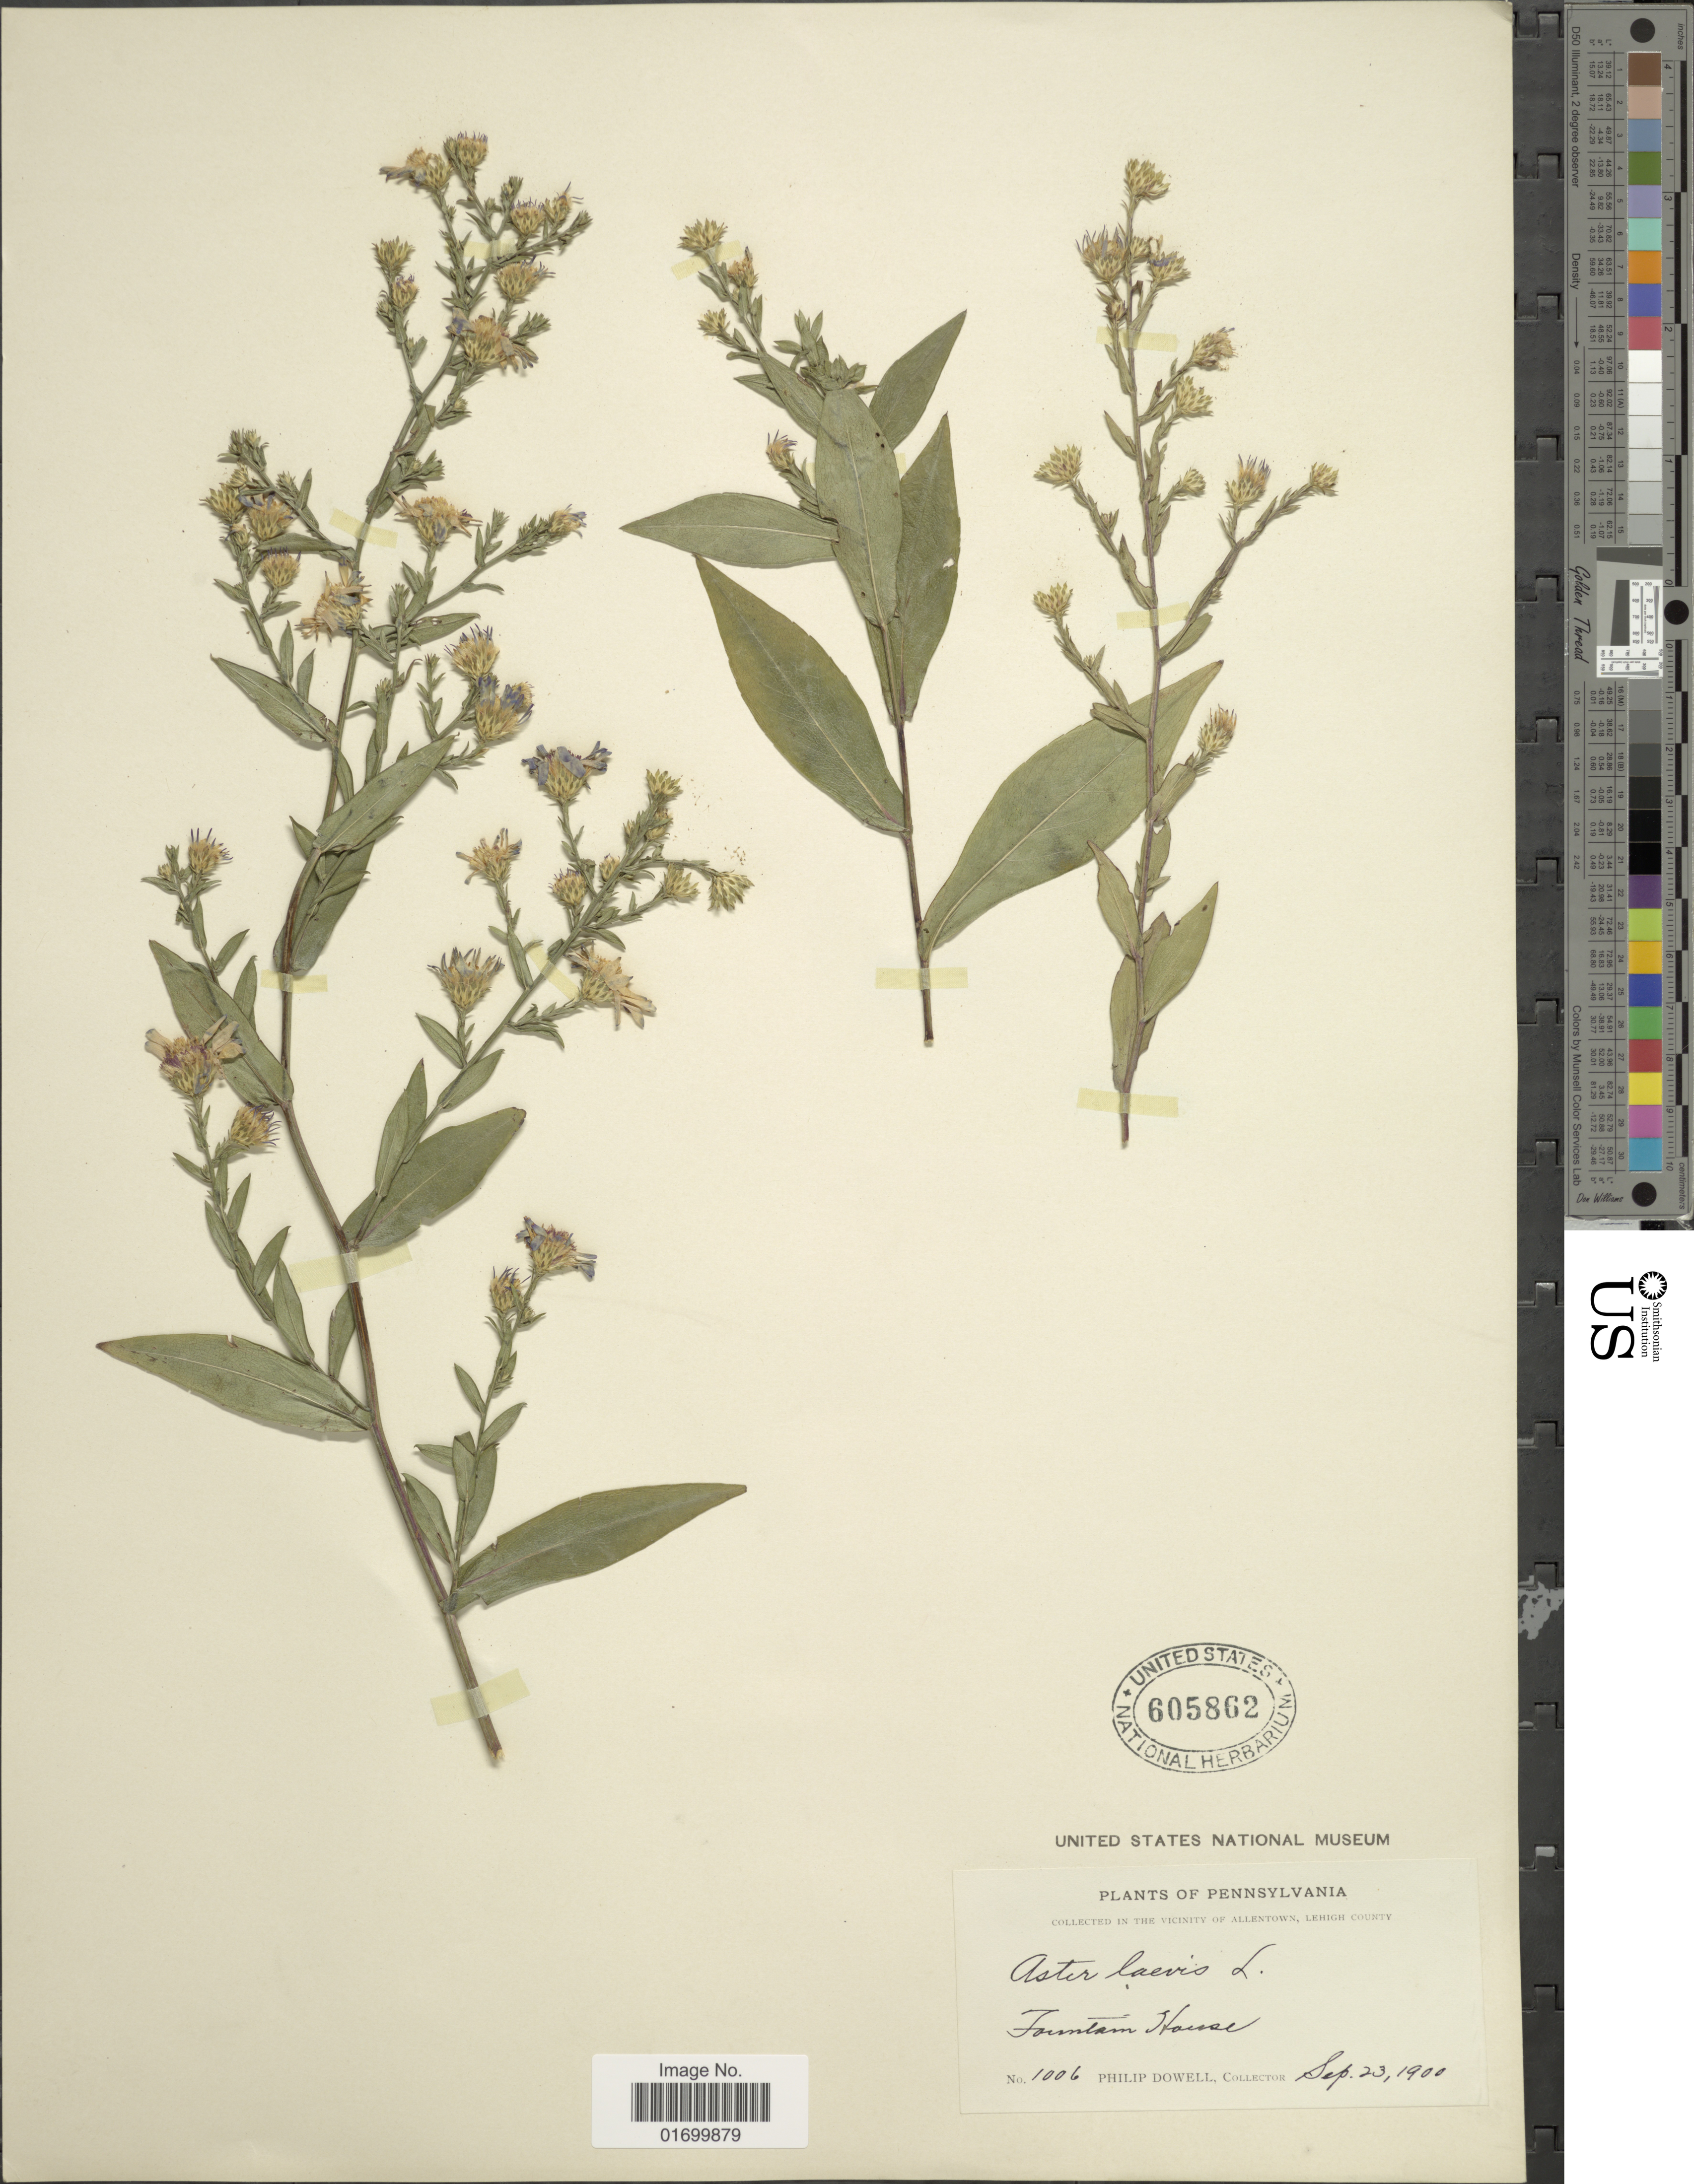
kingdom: Plantae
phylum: Tracheophyta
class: Magnoliopsida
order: Asterales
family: Asteraceae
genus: Symphyotrichum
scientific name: Symphyotrichum laeve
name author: (L.) Á. Löve & D. Löve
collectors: P. Dowell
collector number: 1006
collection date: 1900-09-23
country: United States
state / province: Pennsylvania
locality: In the vicinity of Allentown. Fountain House. Lehigh County.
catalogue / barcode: US 605862